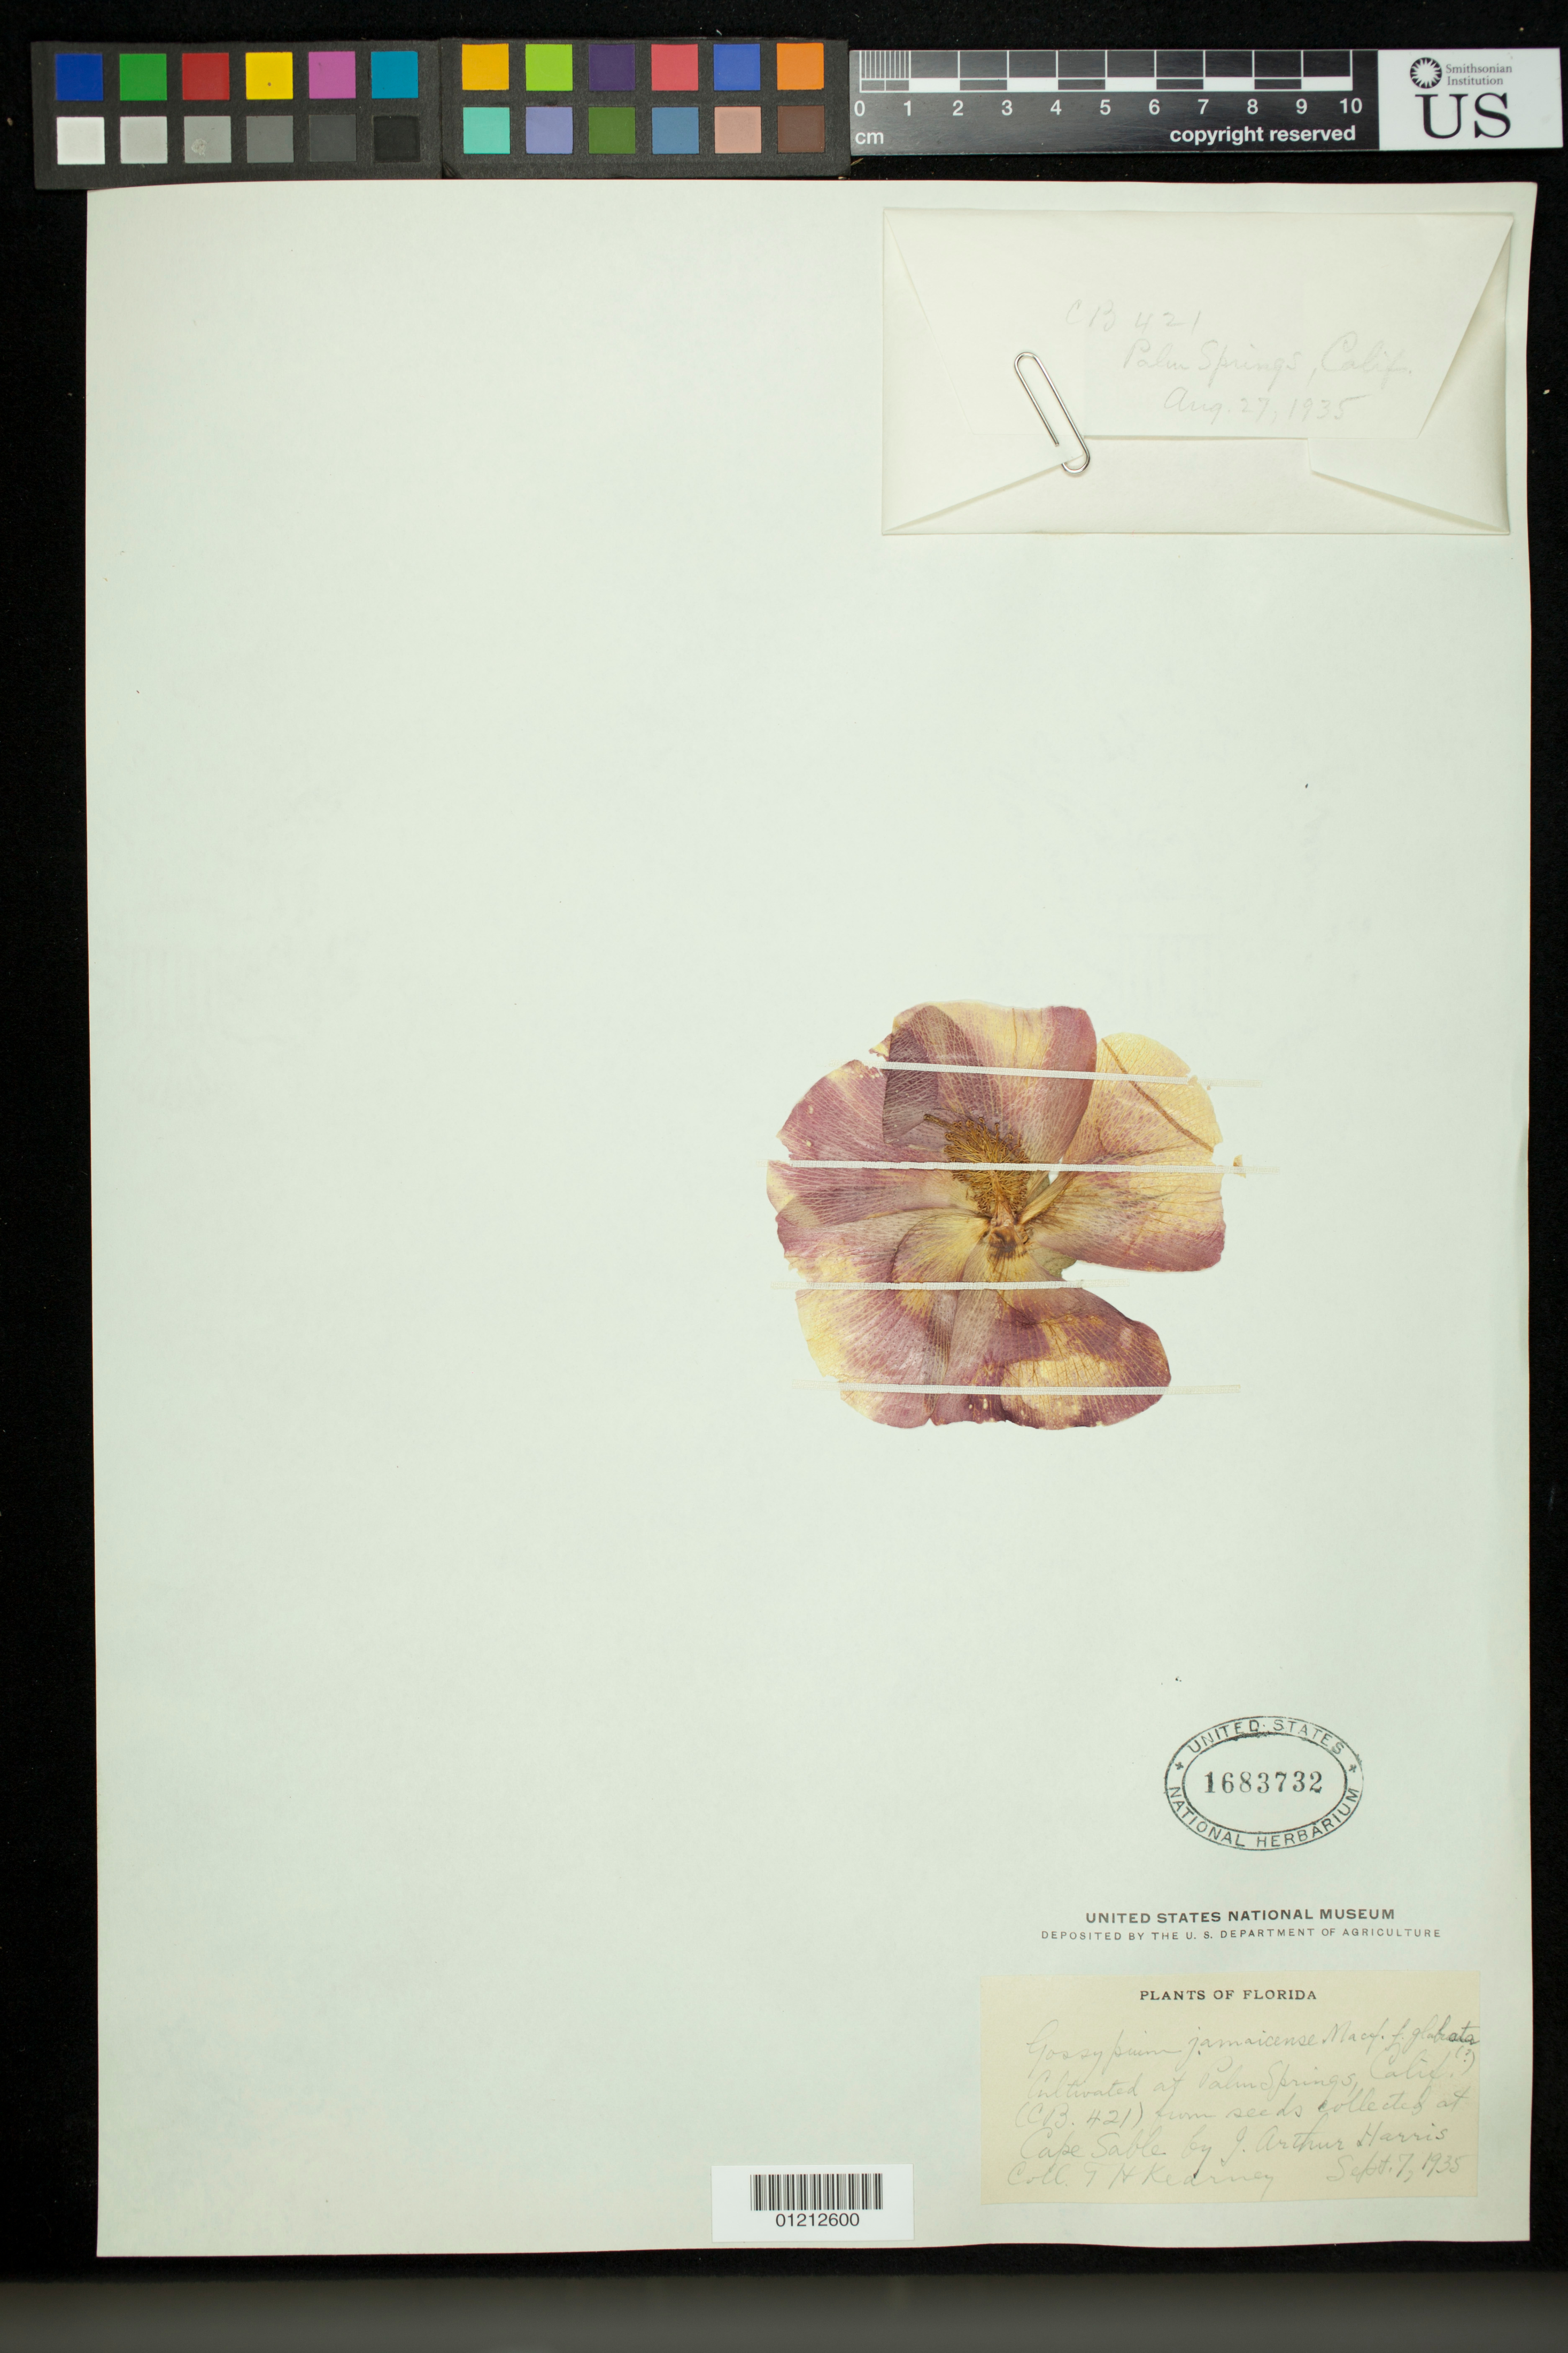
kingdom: Plantae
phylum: Tracheophyta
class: Magnoliopsida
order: Malvales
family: Malvaceae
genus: Gossypium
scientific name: Gossypium jamaicense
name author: Macfad.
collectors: T. H. Kearney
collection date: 1935-09-07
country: United States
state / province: California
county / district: Riverside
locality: Palm Spring, CA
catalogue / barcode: US 1683732